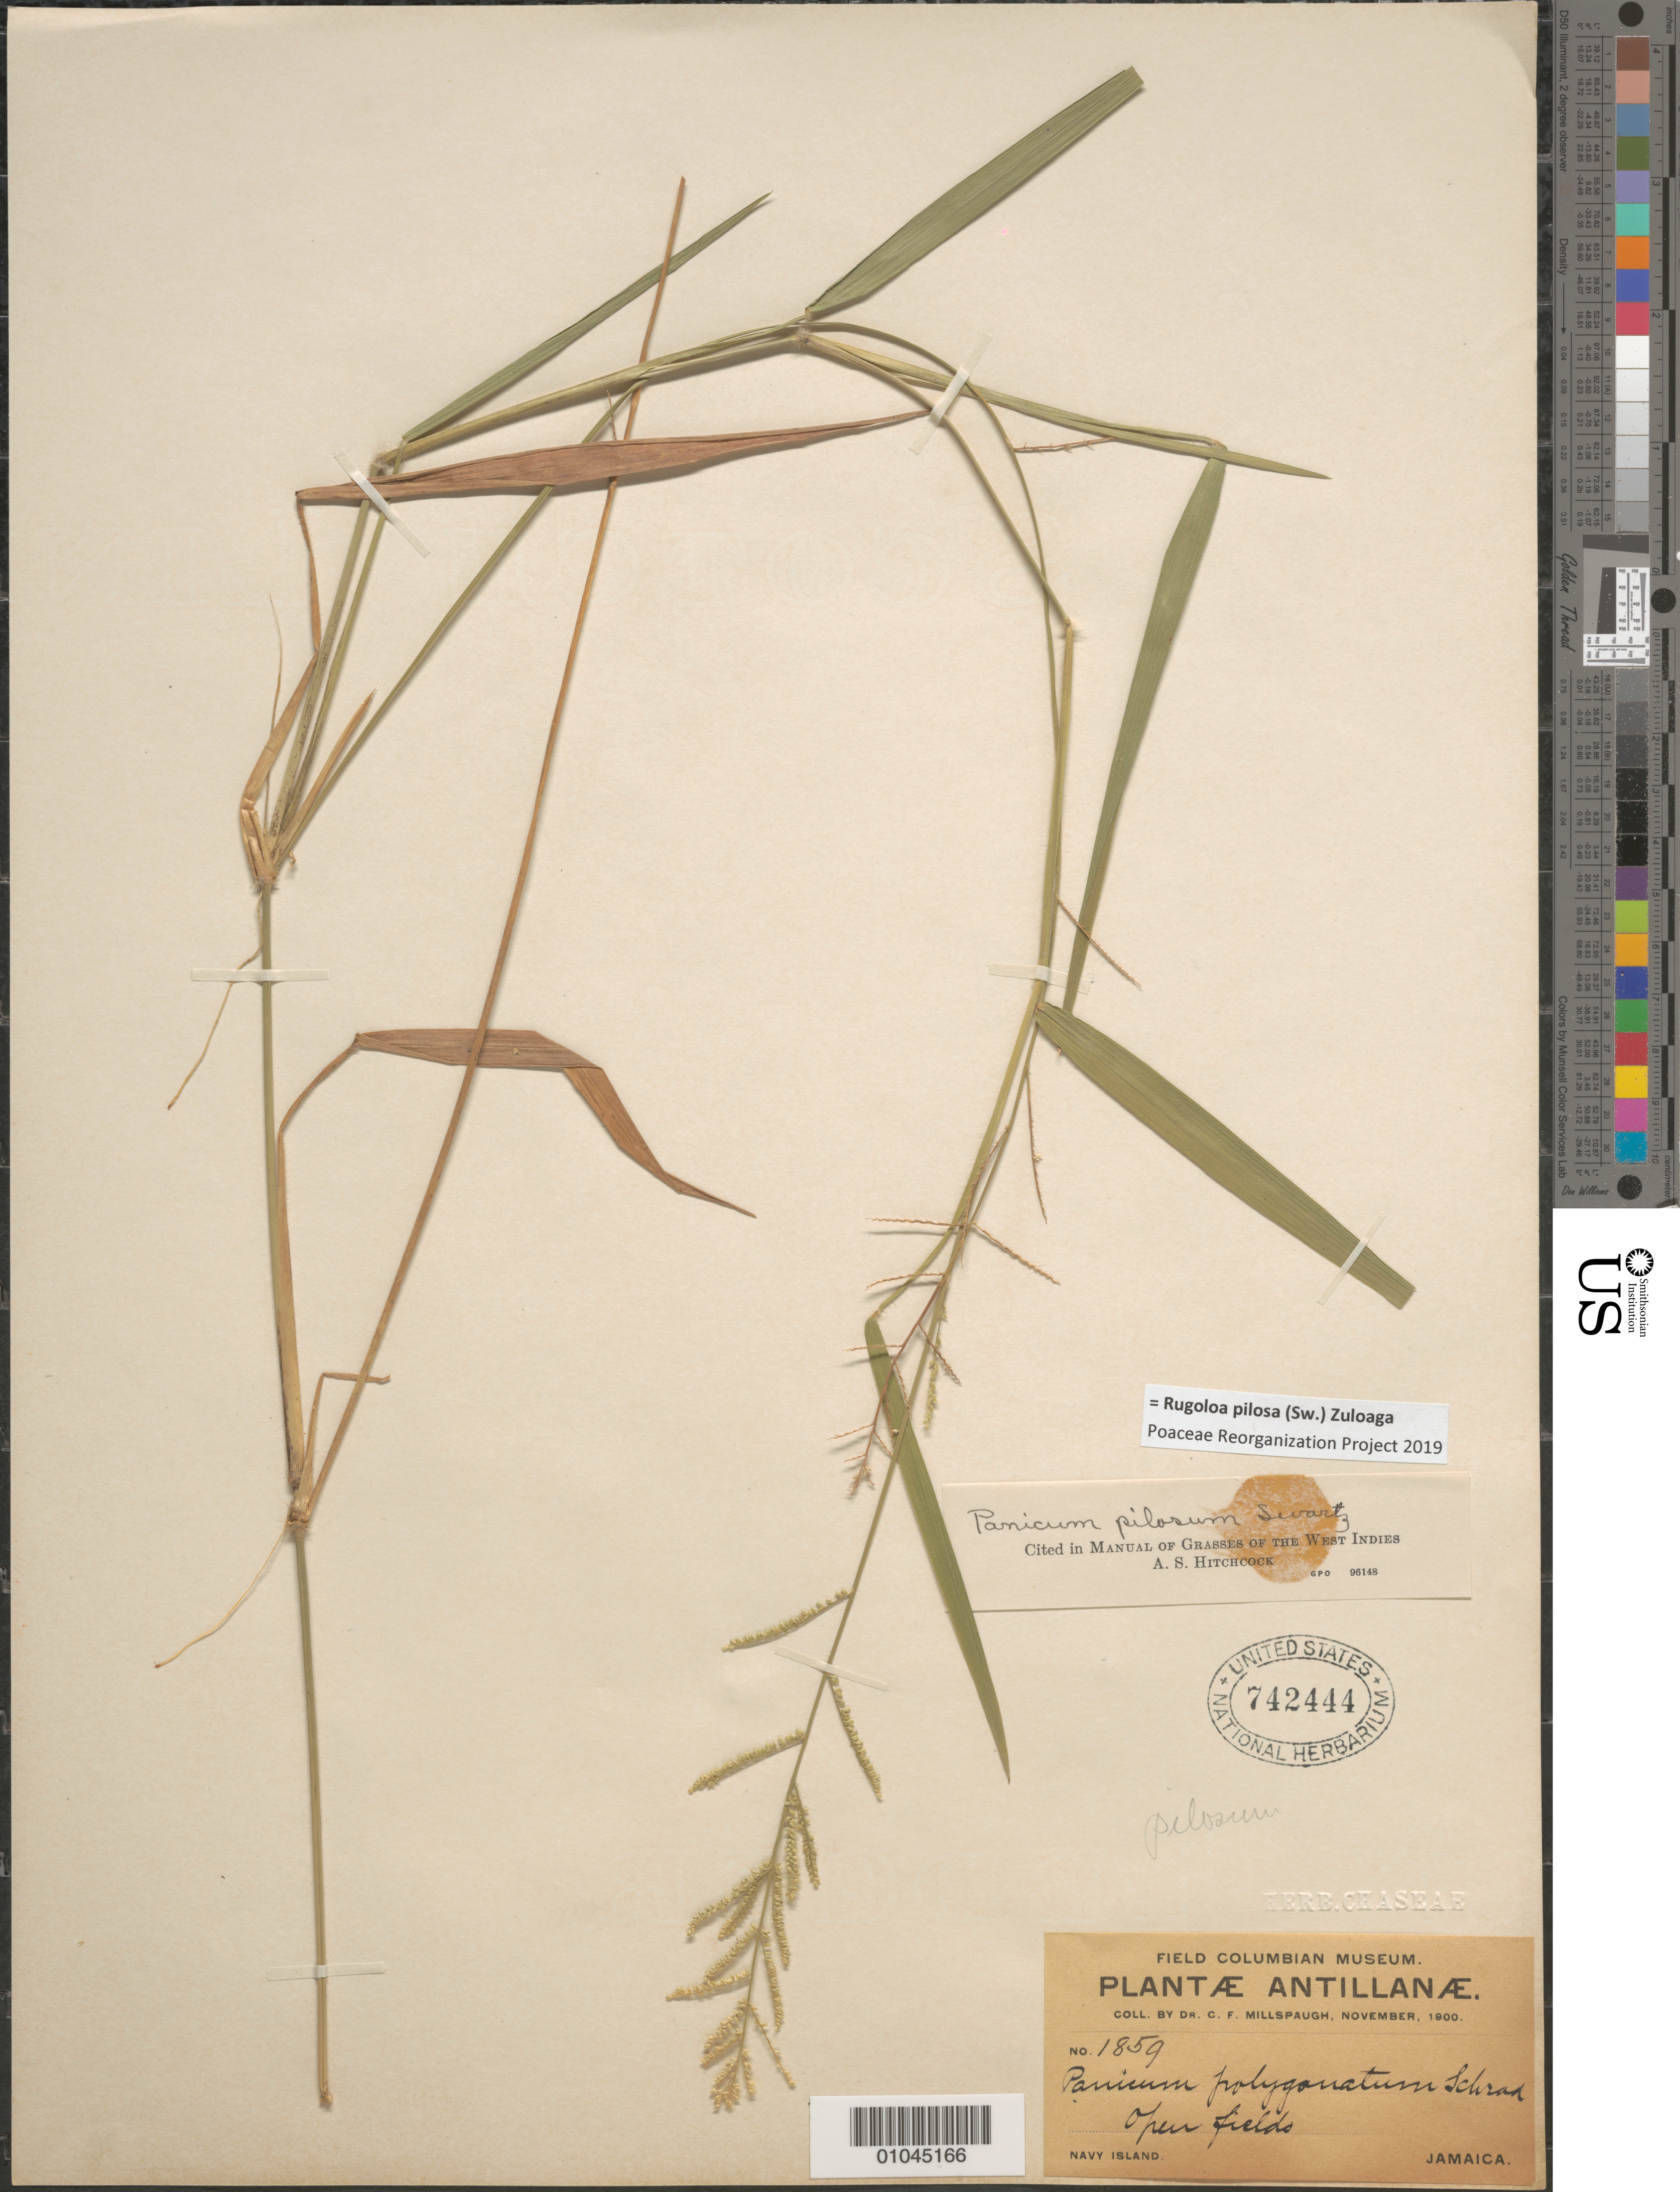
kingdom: Plantae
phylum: Tracheophyta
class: Liliopsida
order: Poales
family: Poaceae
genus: Panicum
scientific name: Panicum pilosum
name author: Sw.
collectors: C. F. Millspaugh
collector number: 1859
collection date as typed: Nov 1900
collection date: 1900-11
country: Jamaica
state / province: Portland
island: Jamaica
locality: Navy Island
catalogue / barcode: US 742444